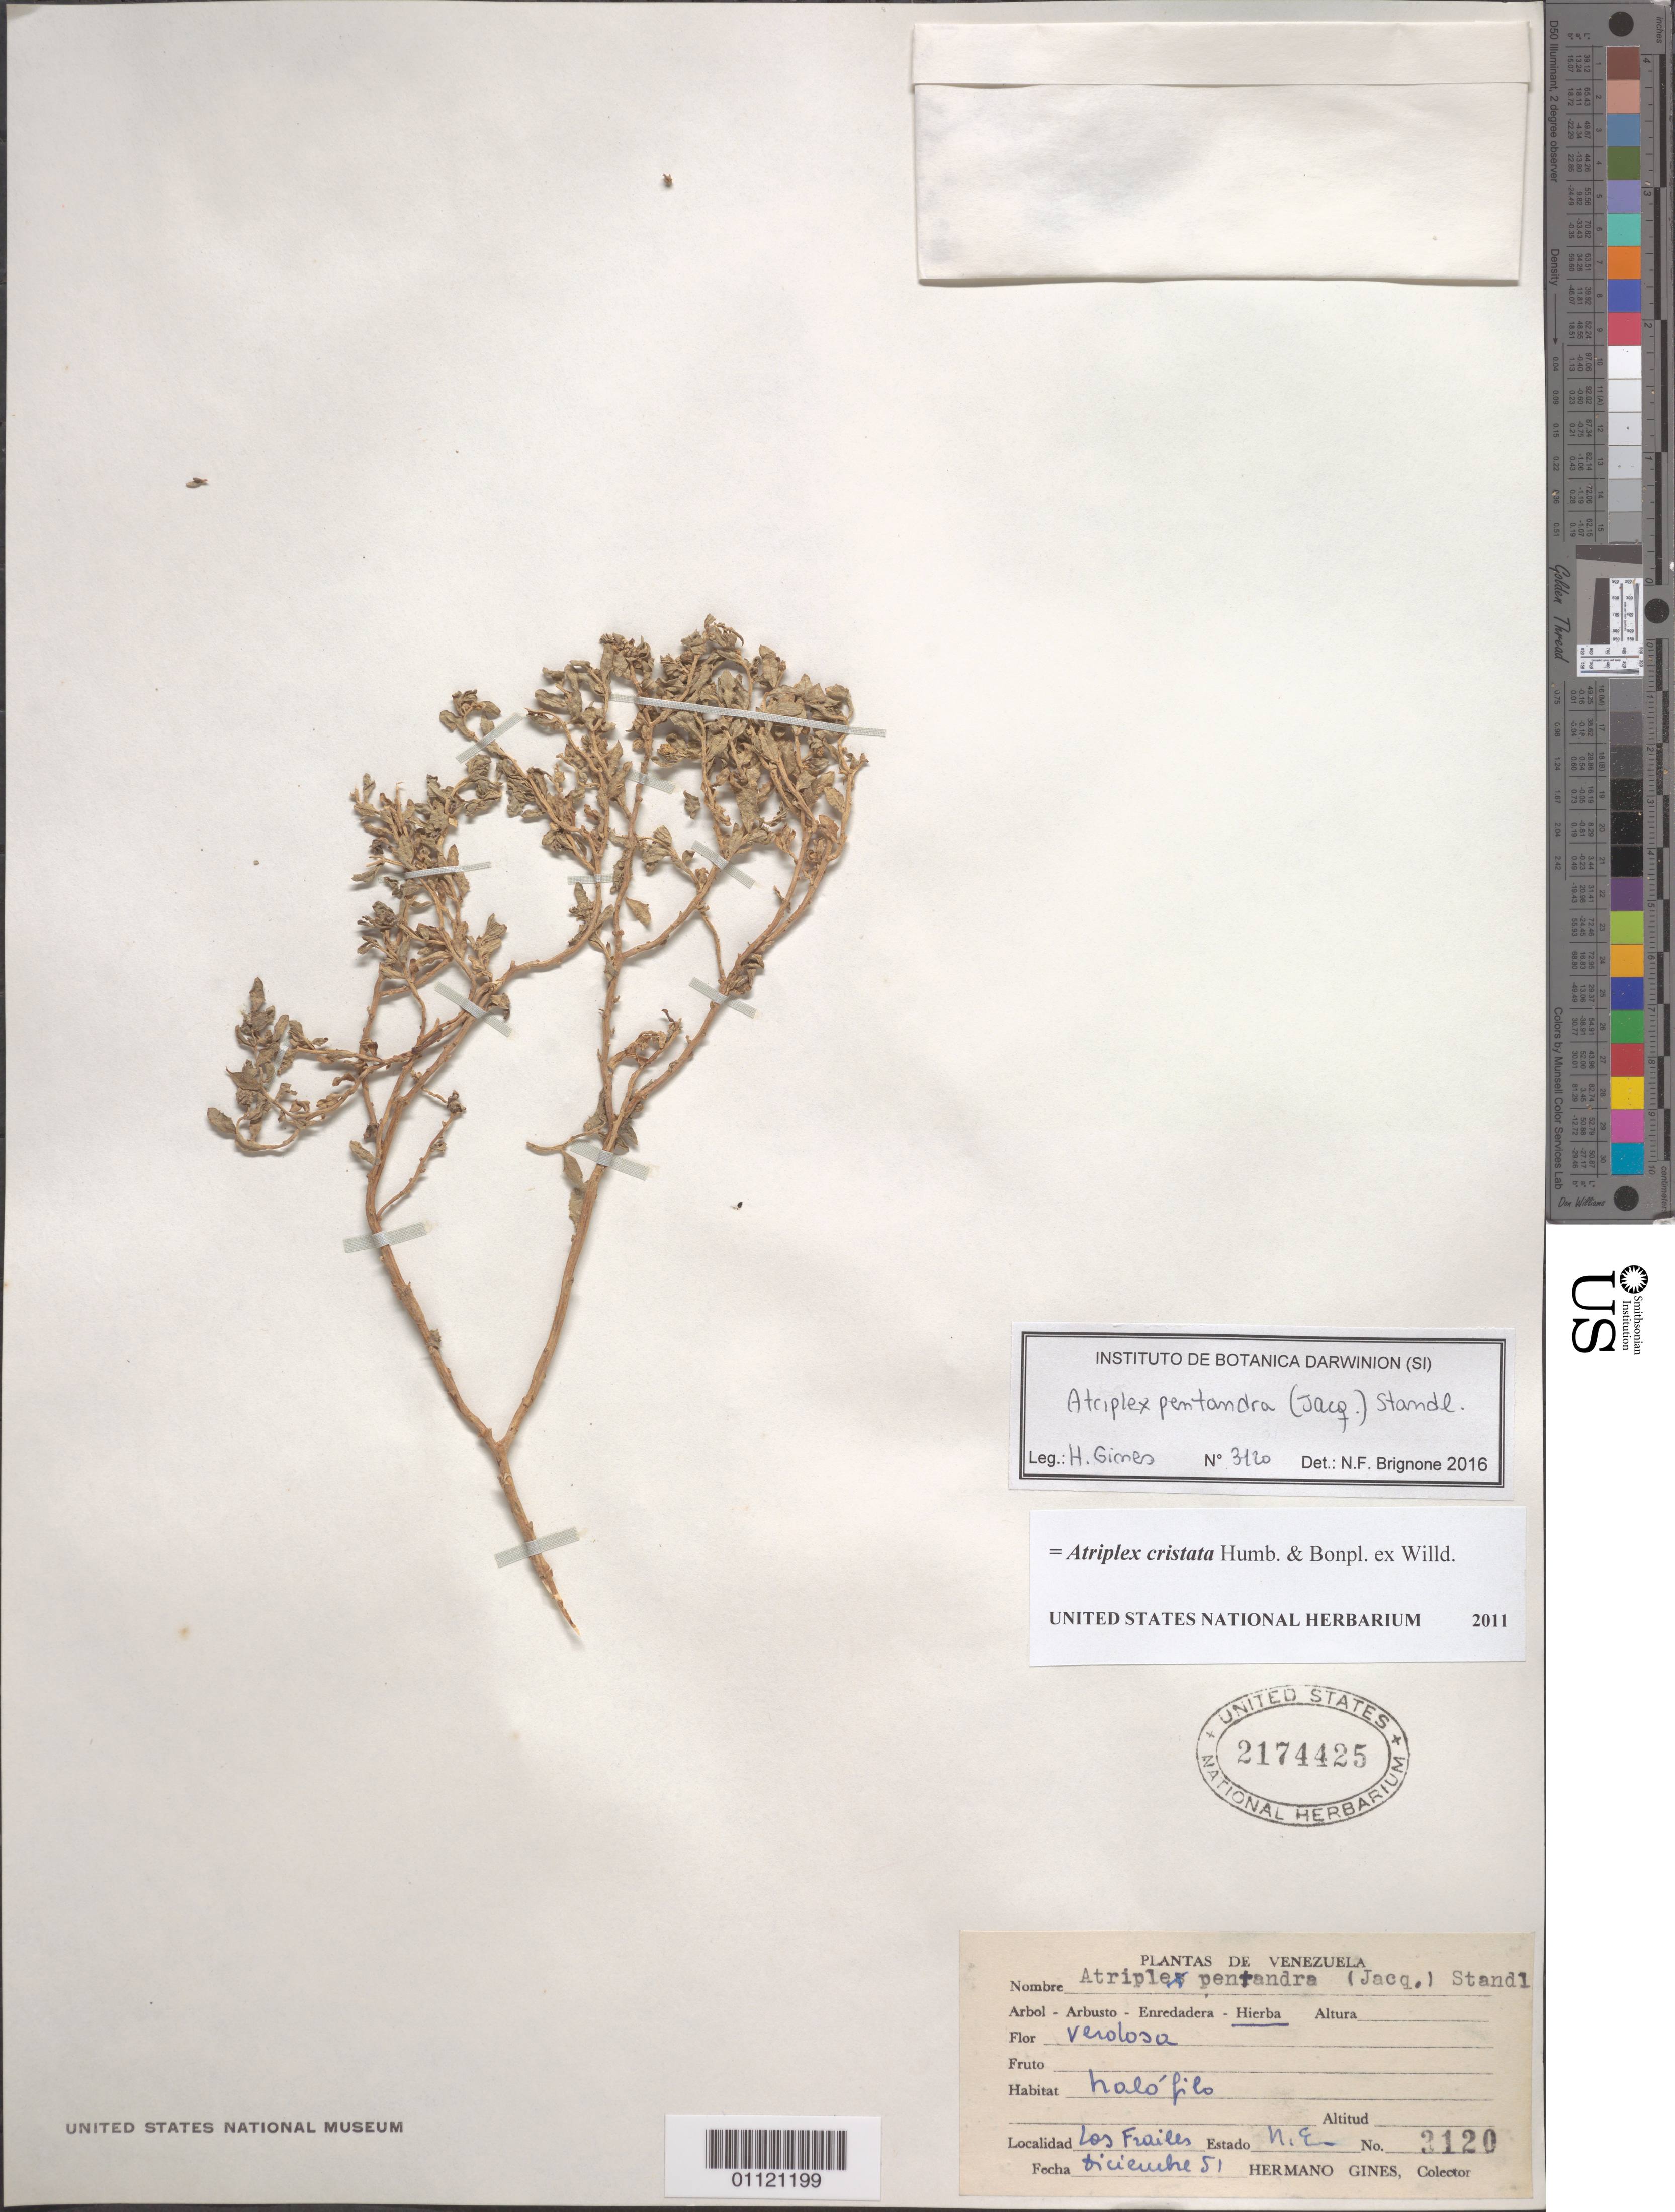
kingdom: Plantae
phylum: Tracheophyta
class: Magnoliopsida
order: Caryophyllales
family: Amaranthaceae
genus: Atriplex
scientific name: Atriplex cristata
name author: Humb. & Bonpl. ex Willd.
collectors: Bro. Gines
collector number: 3120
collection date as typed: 01 Dec 1951 to 31 Dec 1951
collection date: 1951-12-01/1951-12-31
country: Venezuela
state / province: Nueva Esparta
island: Margarita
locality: Los Frailes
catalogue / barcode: US 2174425